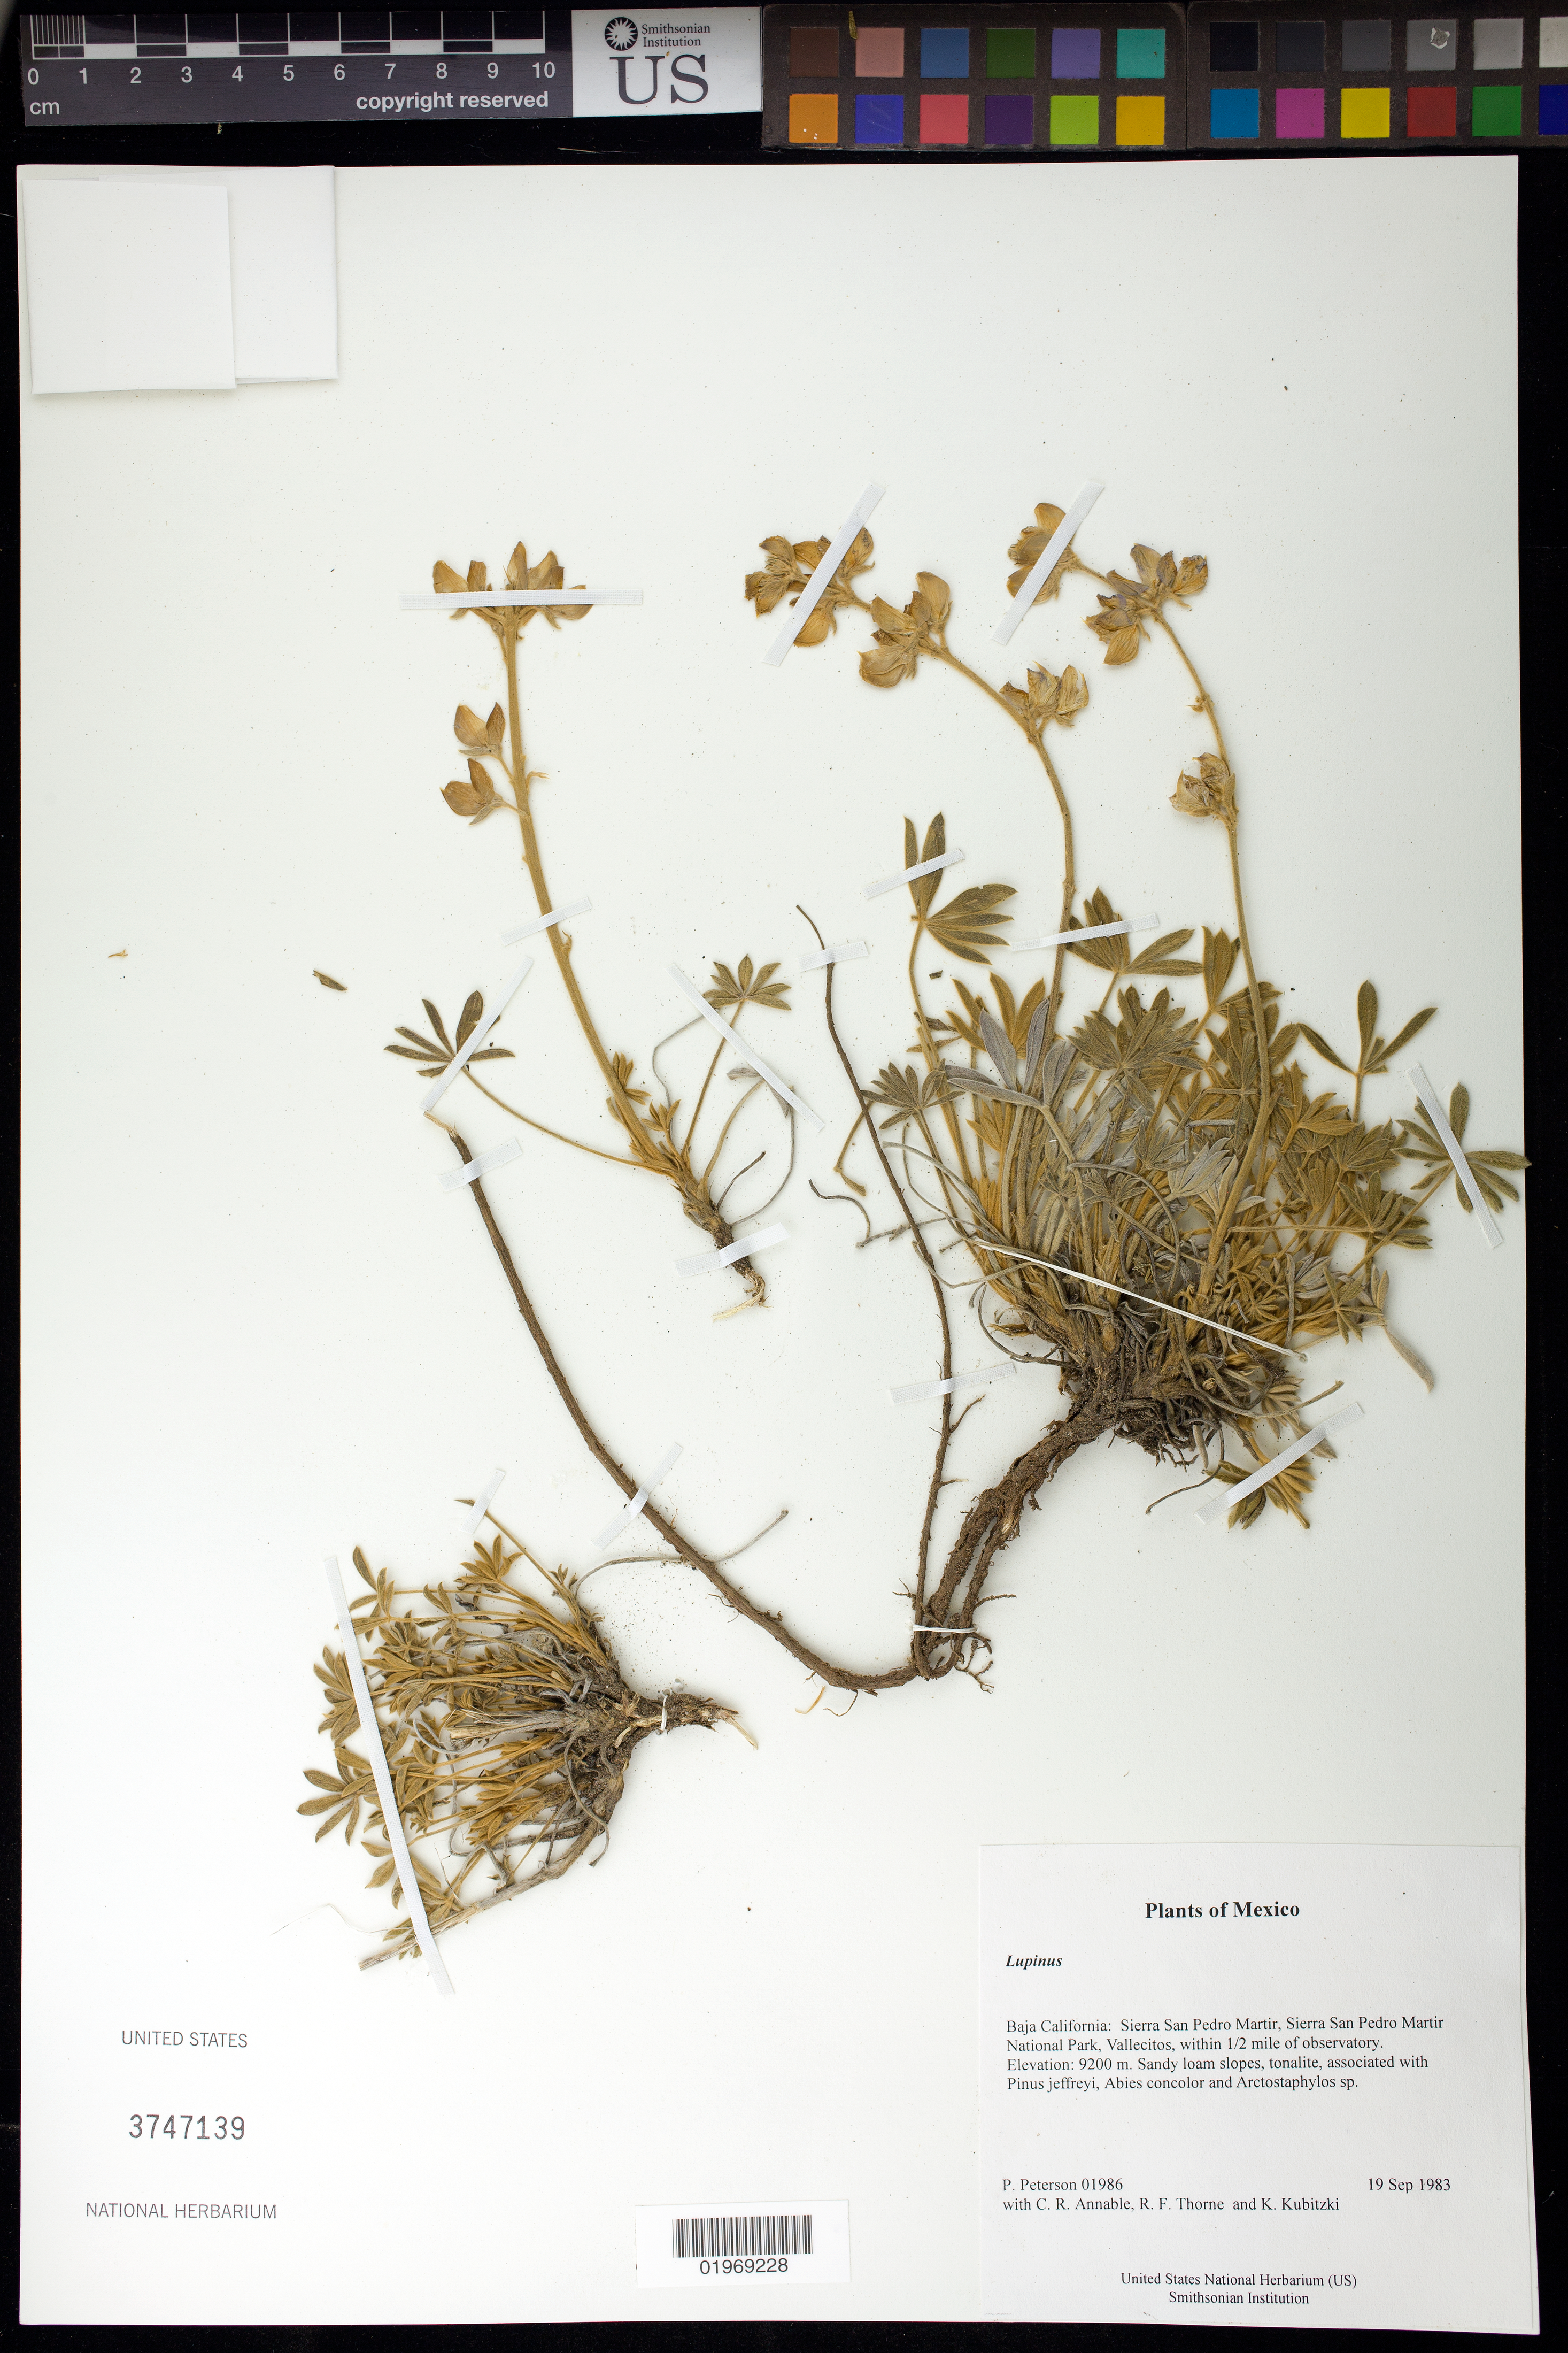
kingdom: Plantae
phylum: Tracheophyta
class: Magnoliopsida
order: Fabales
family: Fabaceae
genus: Lupinus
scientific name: Lupinus sp.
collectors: P. M. Peterson, C. R. Annable, R. F. Thorne & K. Kubitzki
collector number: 01986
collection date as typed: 19 Sep 1983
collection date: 1983-09-19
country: Mexico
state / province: Baja California Norte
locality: Sierra San Pedro Martir, Sierra San Pedro Martir National Park, Vallecitos, within 1/2 mile of observatory.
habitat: Sandy loam slopes, tonalite, associated with Pinus jeffreyi, Abies concolor and Arctostaphylos sp.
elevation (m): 9200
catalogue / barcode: US 3747139